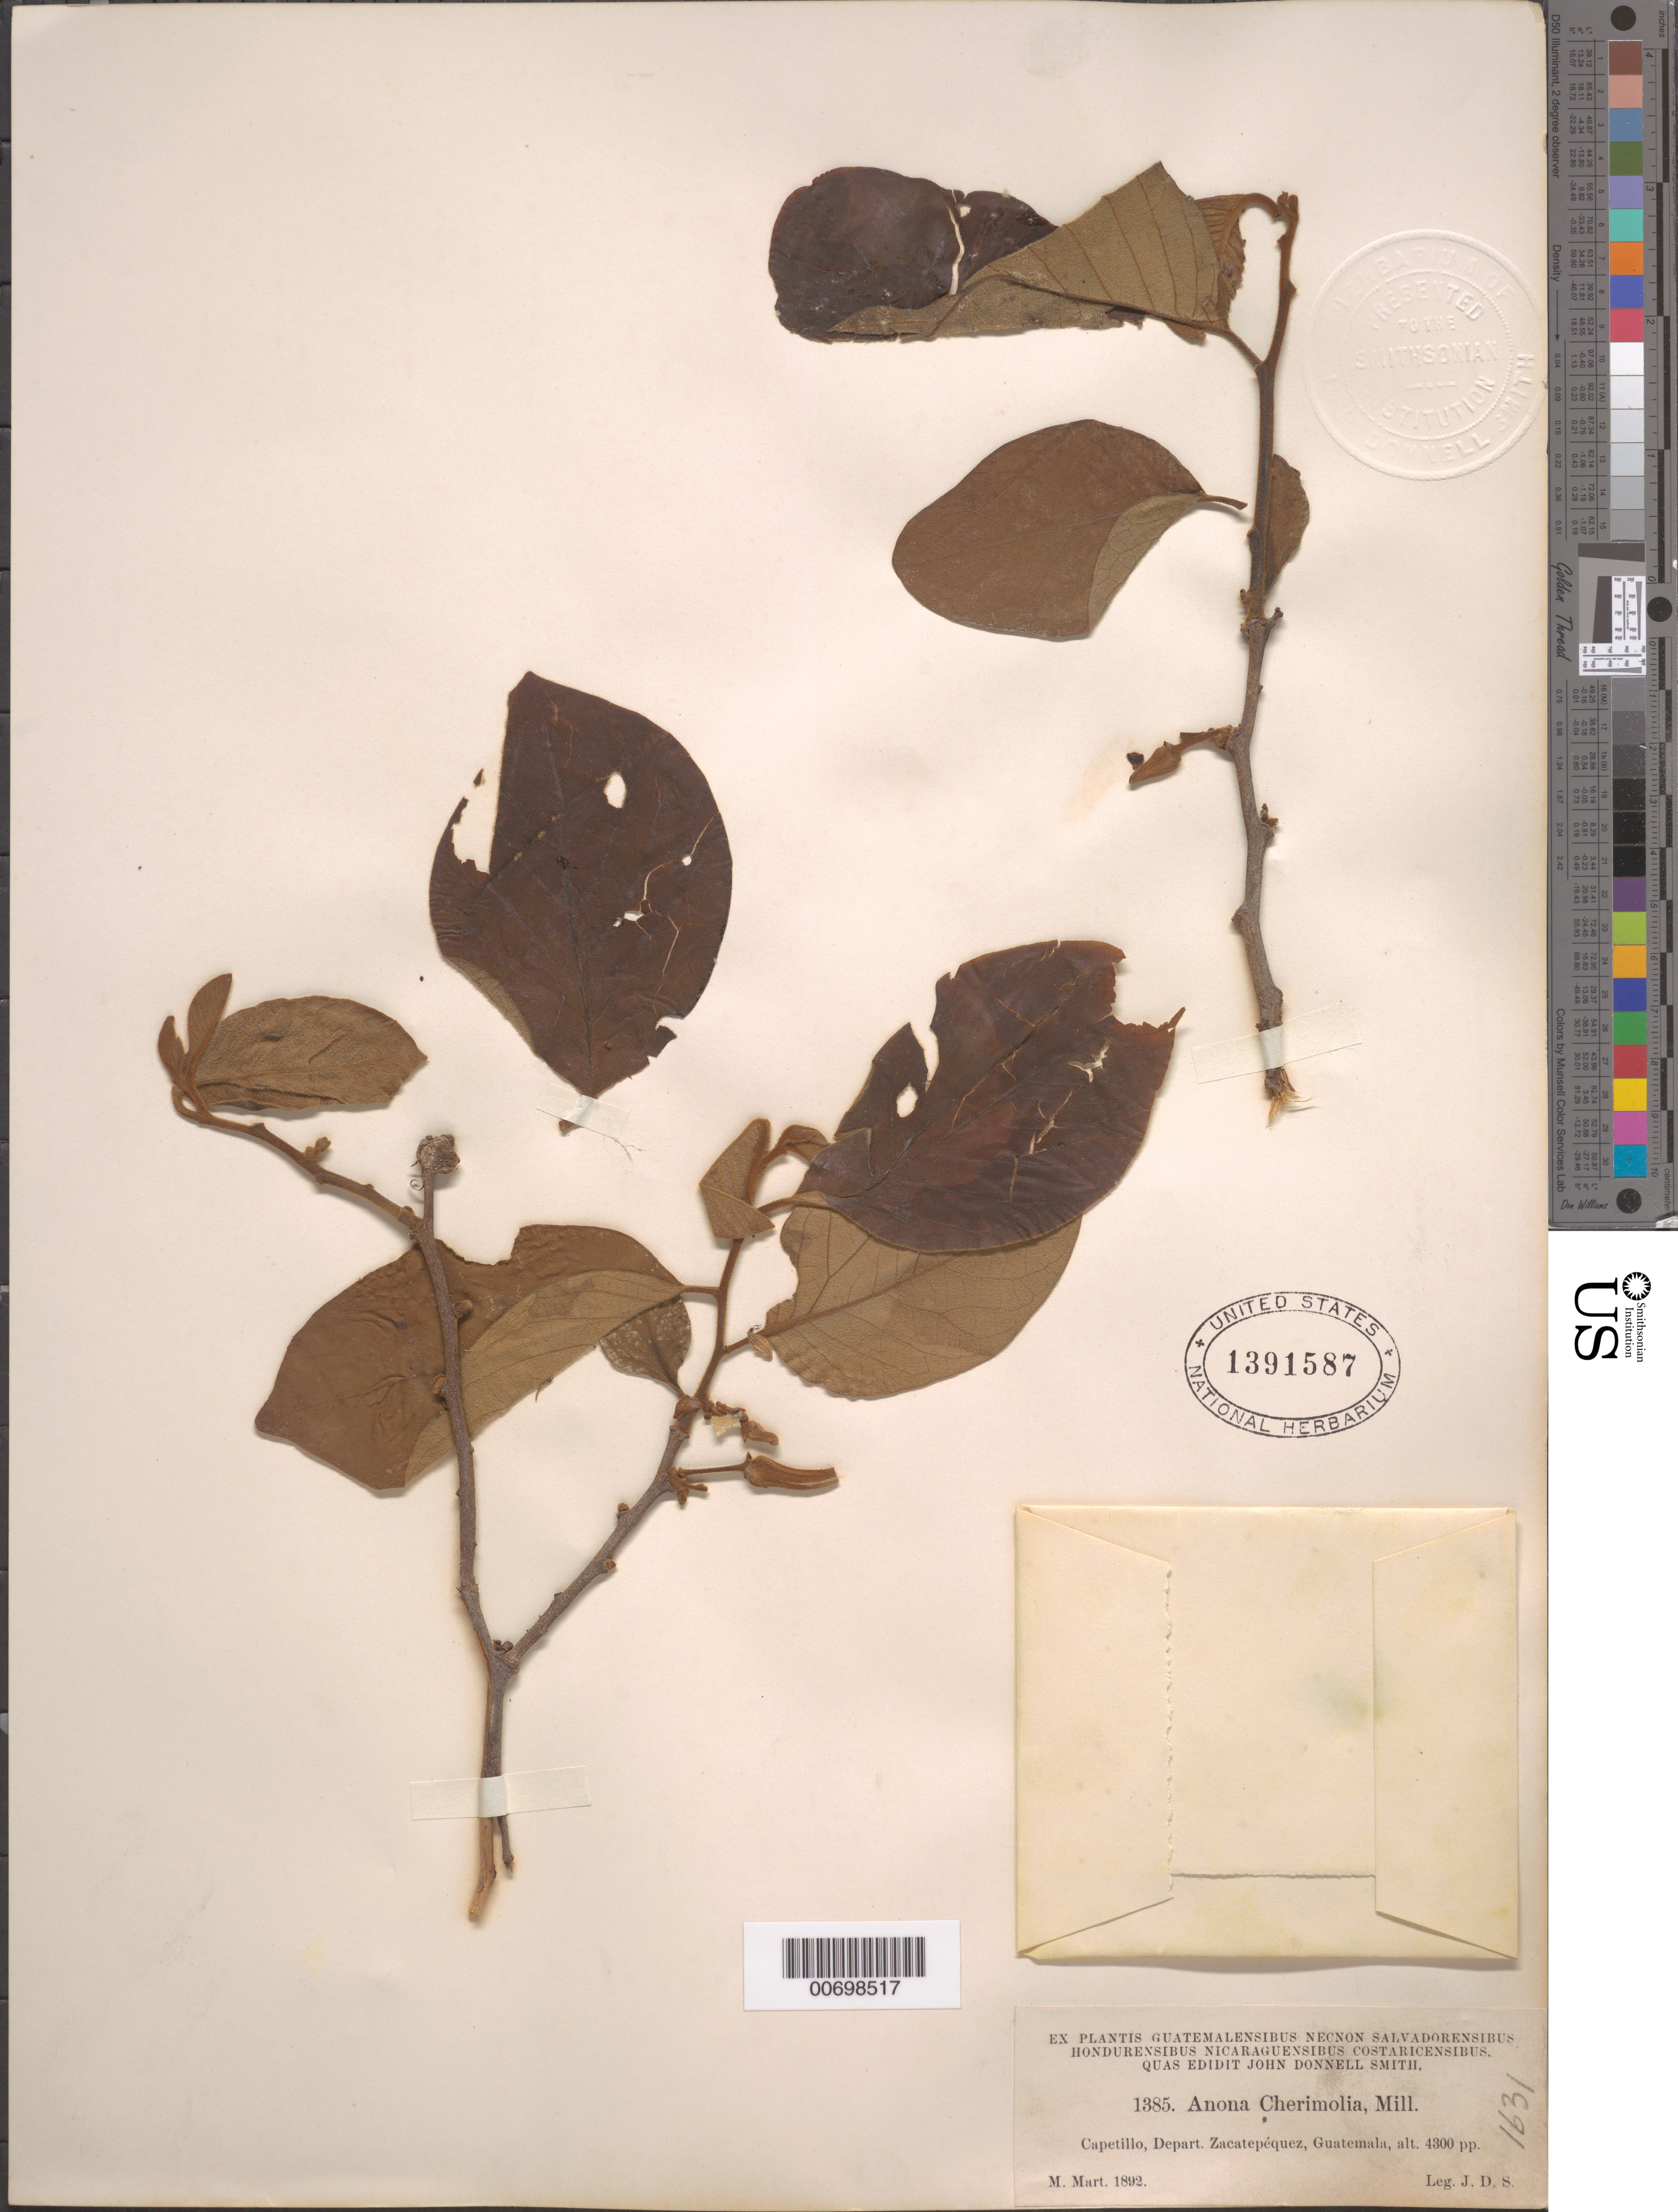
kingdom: Plantae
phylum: Tracheophyta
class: Magnoliopsida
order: Magnoliales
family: Annonaceae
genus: Annona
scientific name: Annona cherimola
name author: Mill.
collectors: J. Donnell Smith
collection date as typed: Mar 1892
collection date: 1892-03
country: Guatemala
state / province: Sacatepéquez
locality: Capetillo.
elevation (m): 1311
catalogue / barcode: US 1391587